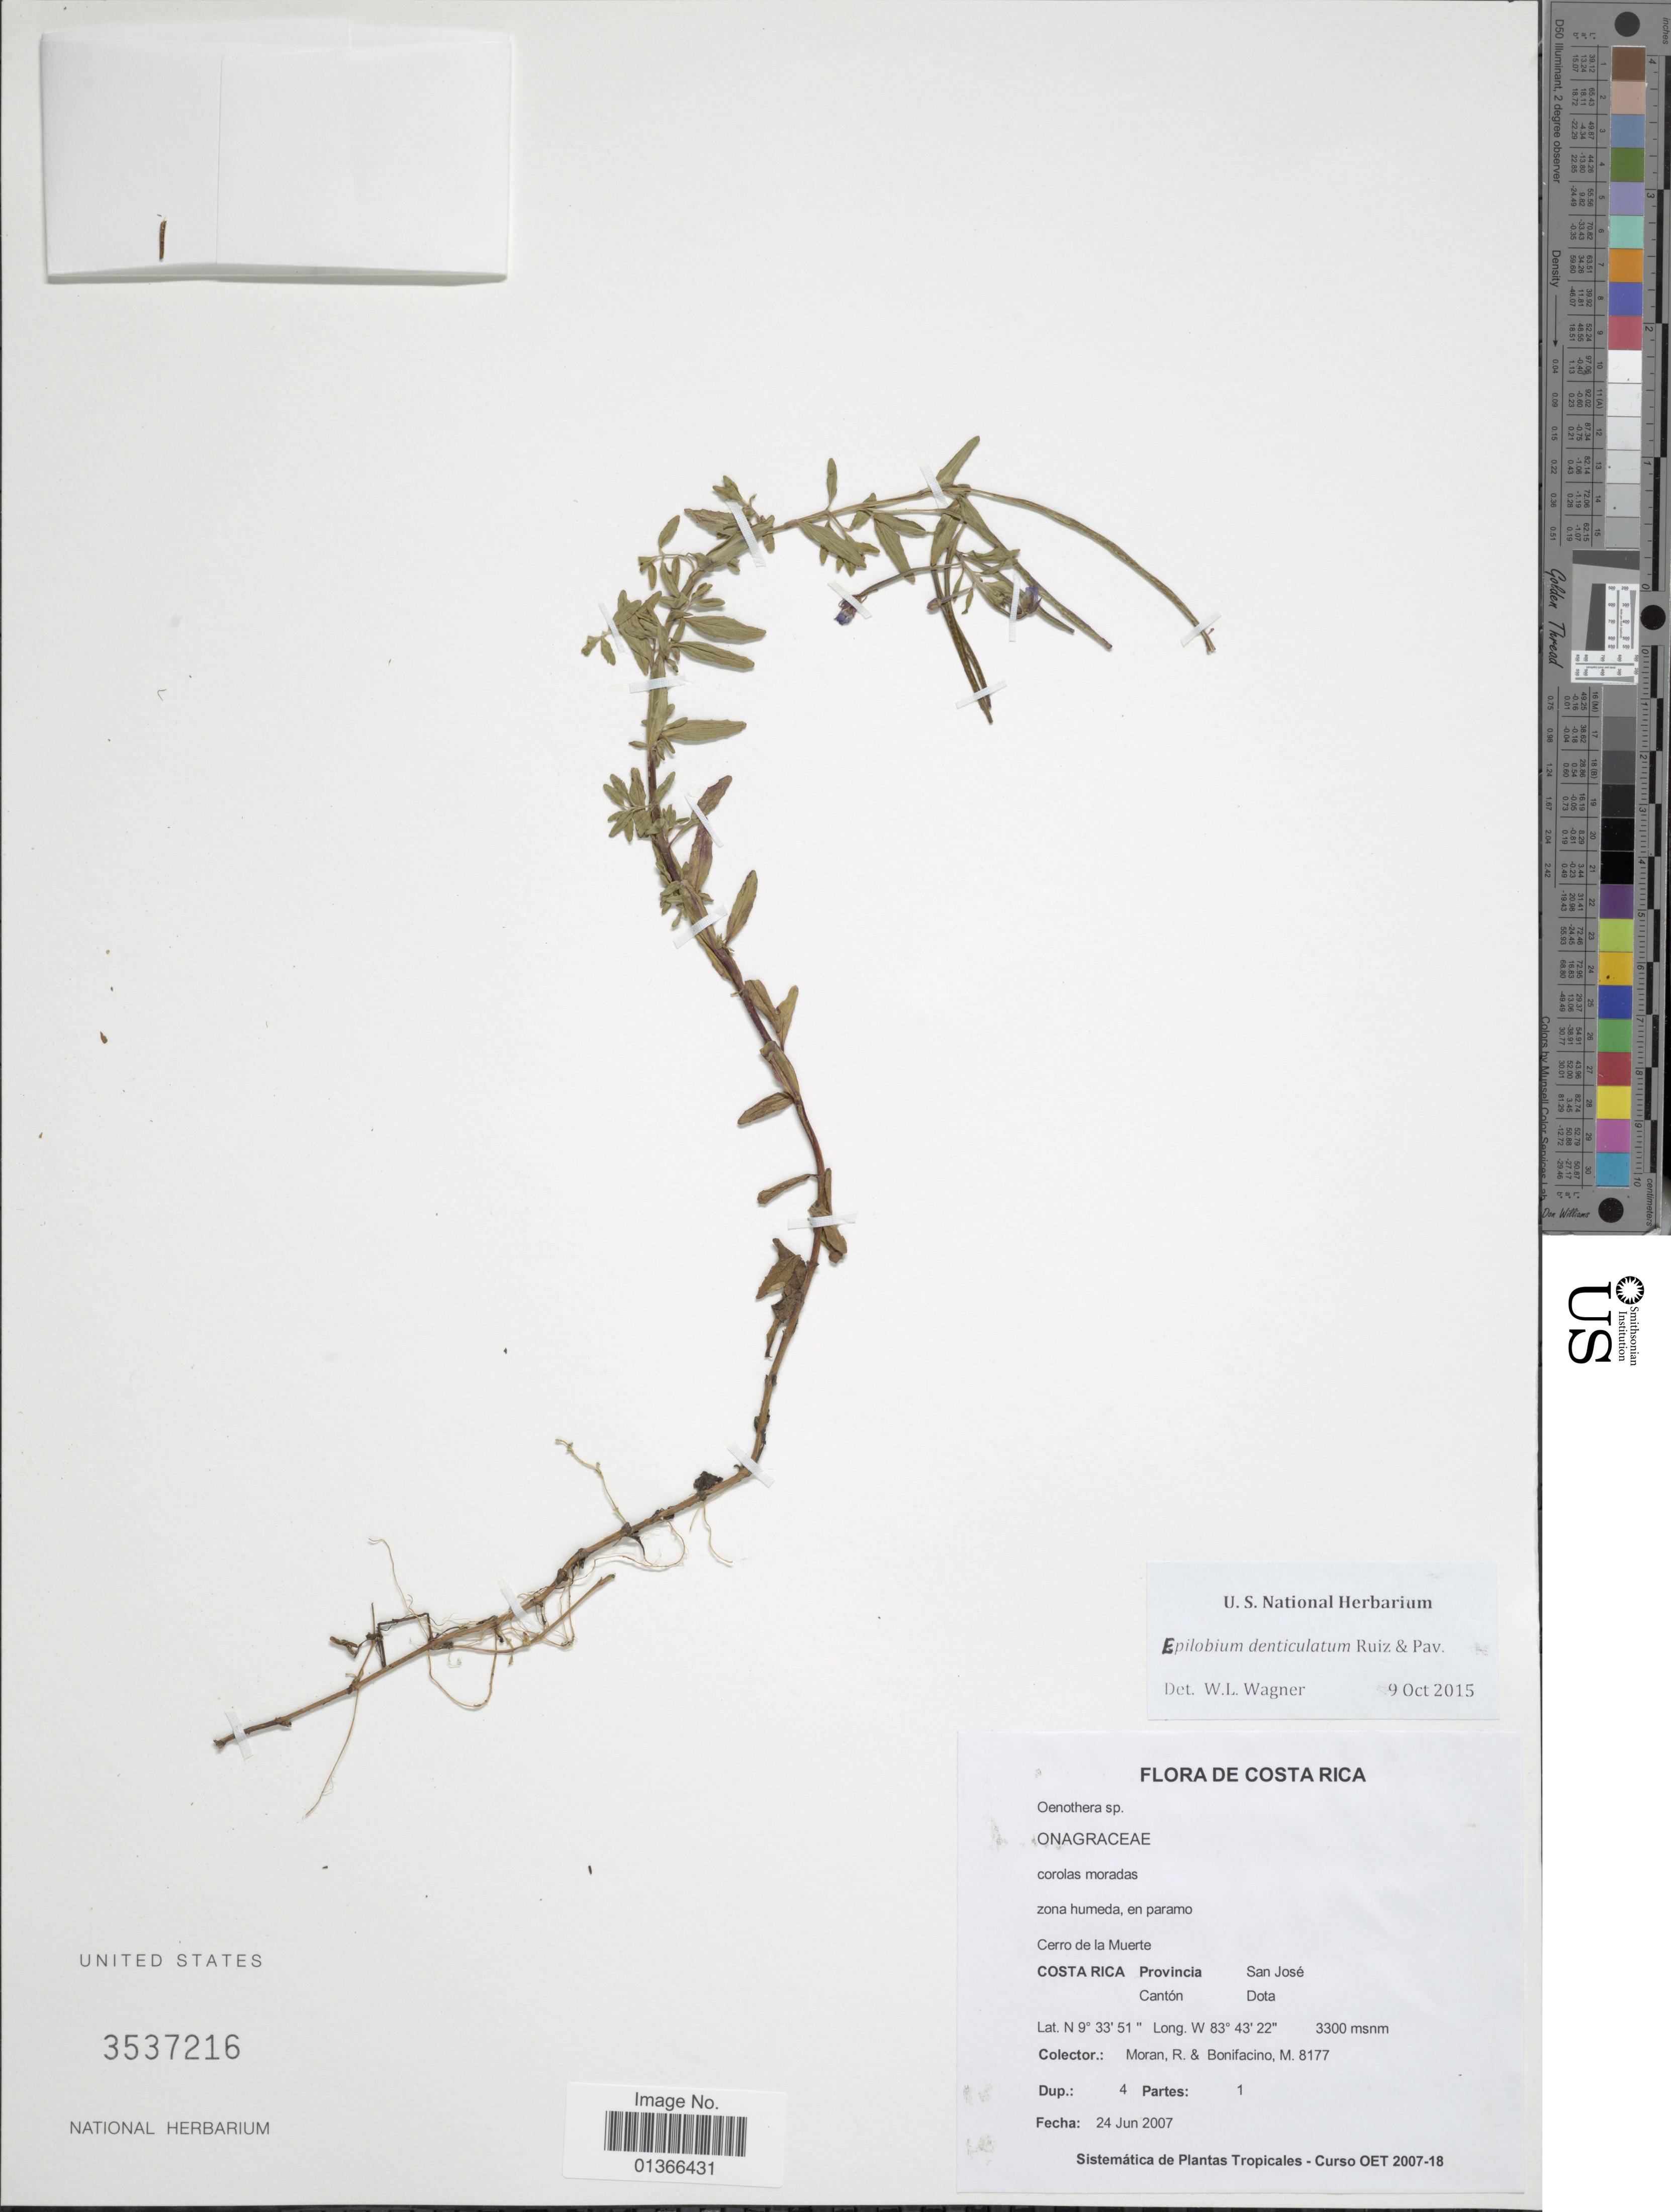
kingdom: Plantae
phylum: Tracheophyta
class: Magnoliopsida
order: Myrtales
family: Onagraceae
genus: Epilobium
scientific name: Epilobium denticulatum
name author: Ruiz & Pav.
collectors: R. Moran & M. Bonifacino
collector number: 8177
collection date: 2007-06-24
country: Costa Rica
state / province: San José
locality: Cantón, Dota.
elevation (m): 3300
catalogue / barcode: US 3537216